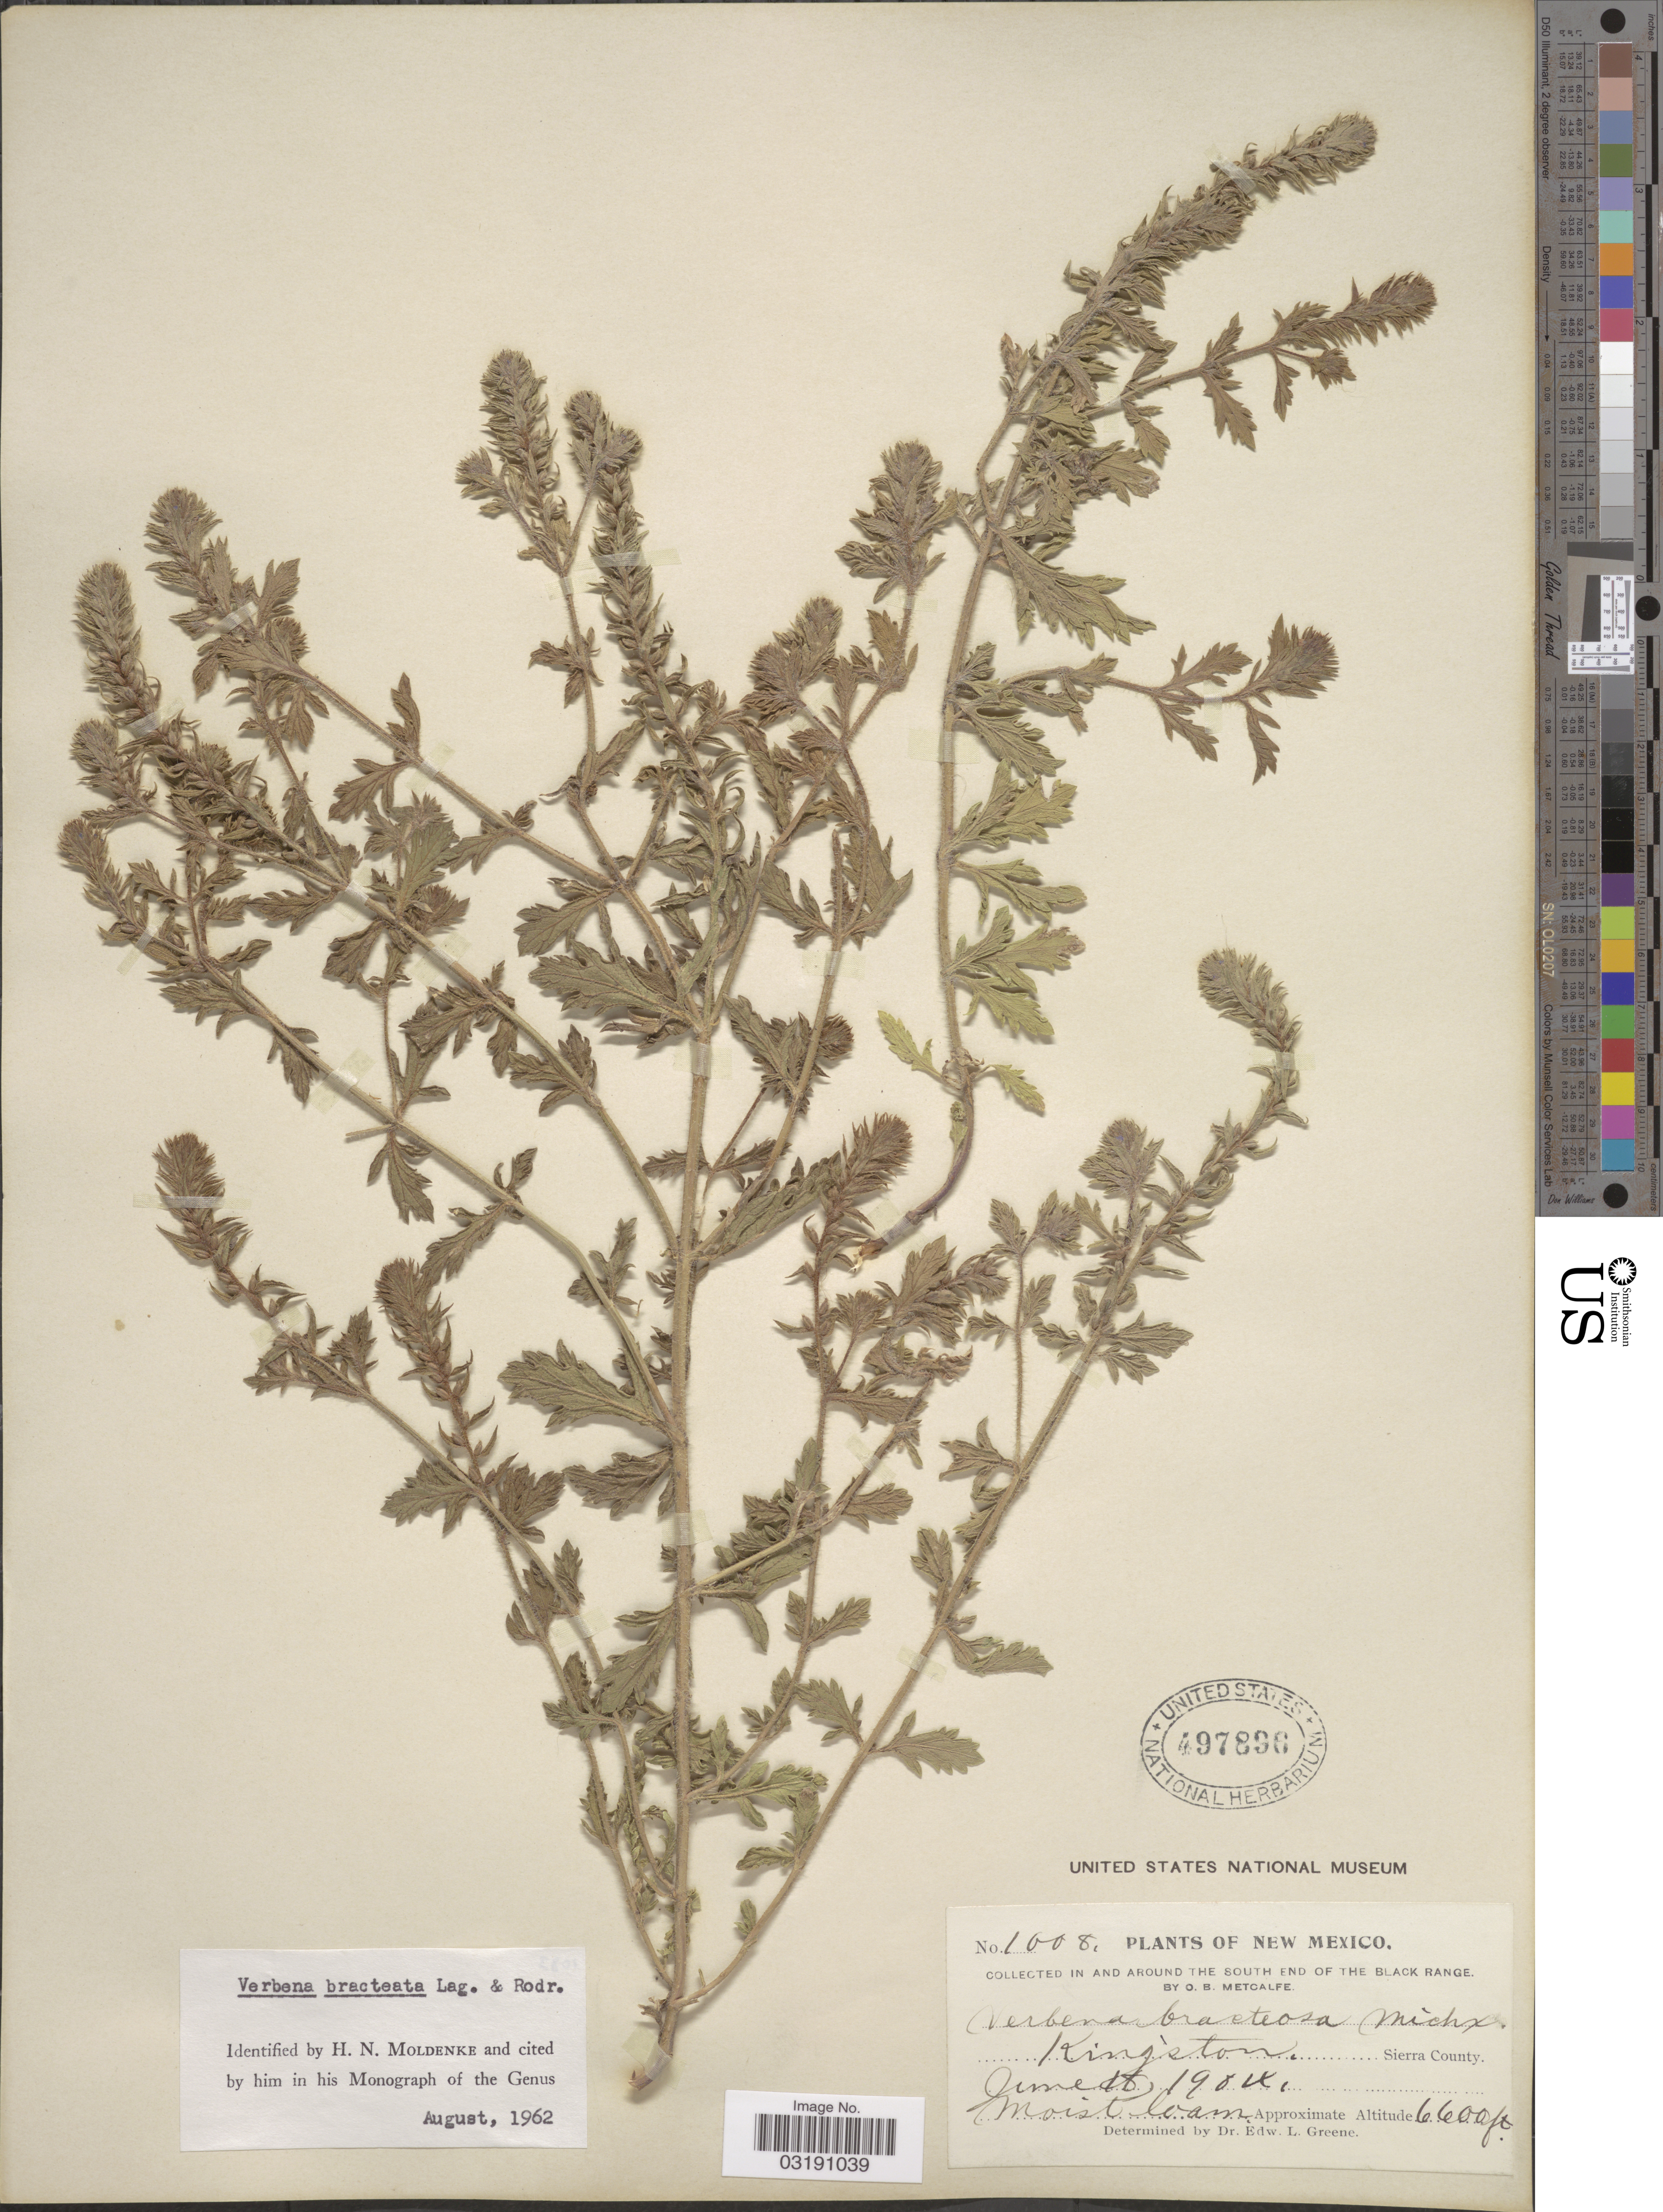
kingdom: Plantae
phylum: Tracheophyta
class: Magnoliopsida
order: Lamiales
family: Verbenaceae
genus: Verbena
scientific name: Verbena bracteata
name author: Cav. ex Lag. & Rodr.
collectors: O. B. Metcalfe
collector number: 1008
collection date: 1904-06-01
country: United States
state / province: New Mexico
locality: In and around the south end of the Black Range. Kingston. Sierra County.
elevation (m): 2012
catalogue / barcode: US 497896